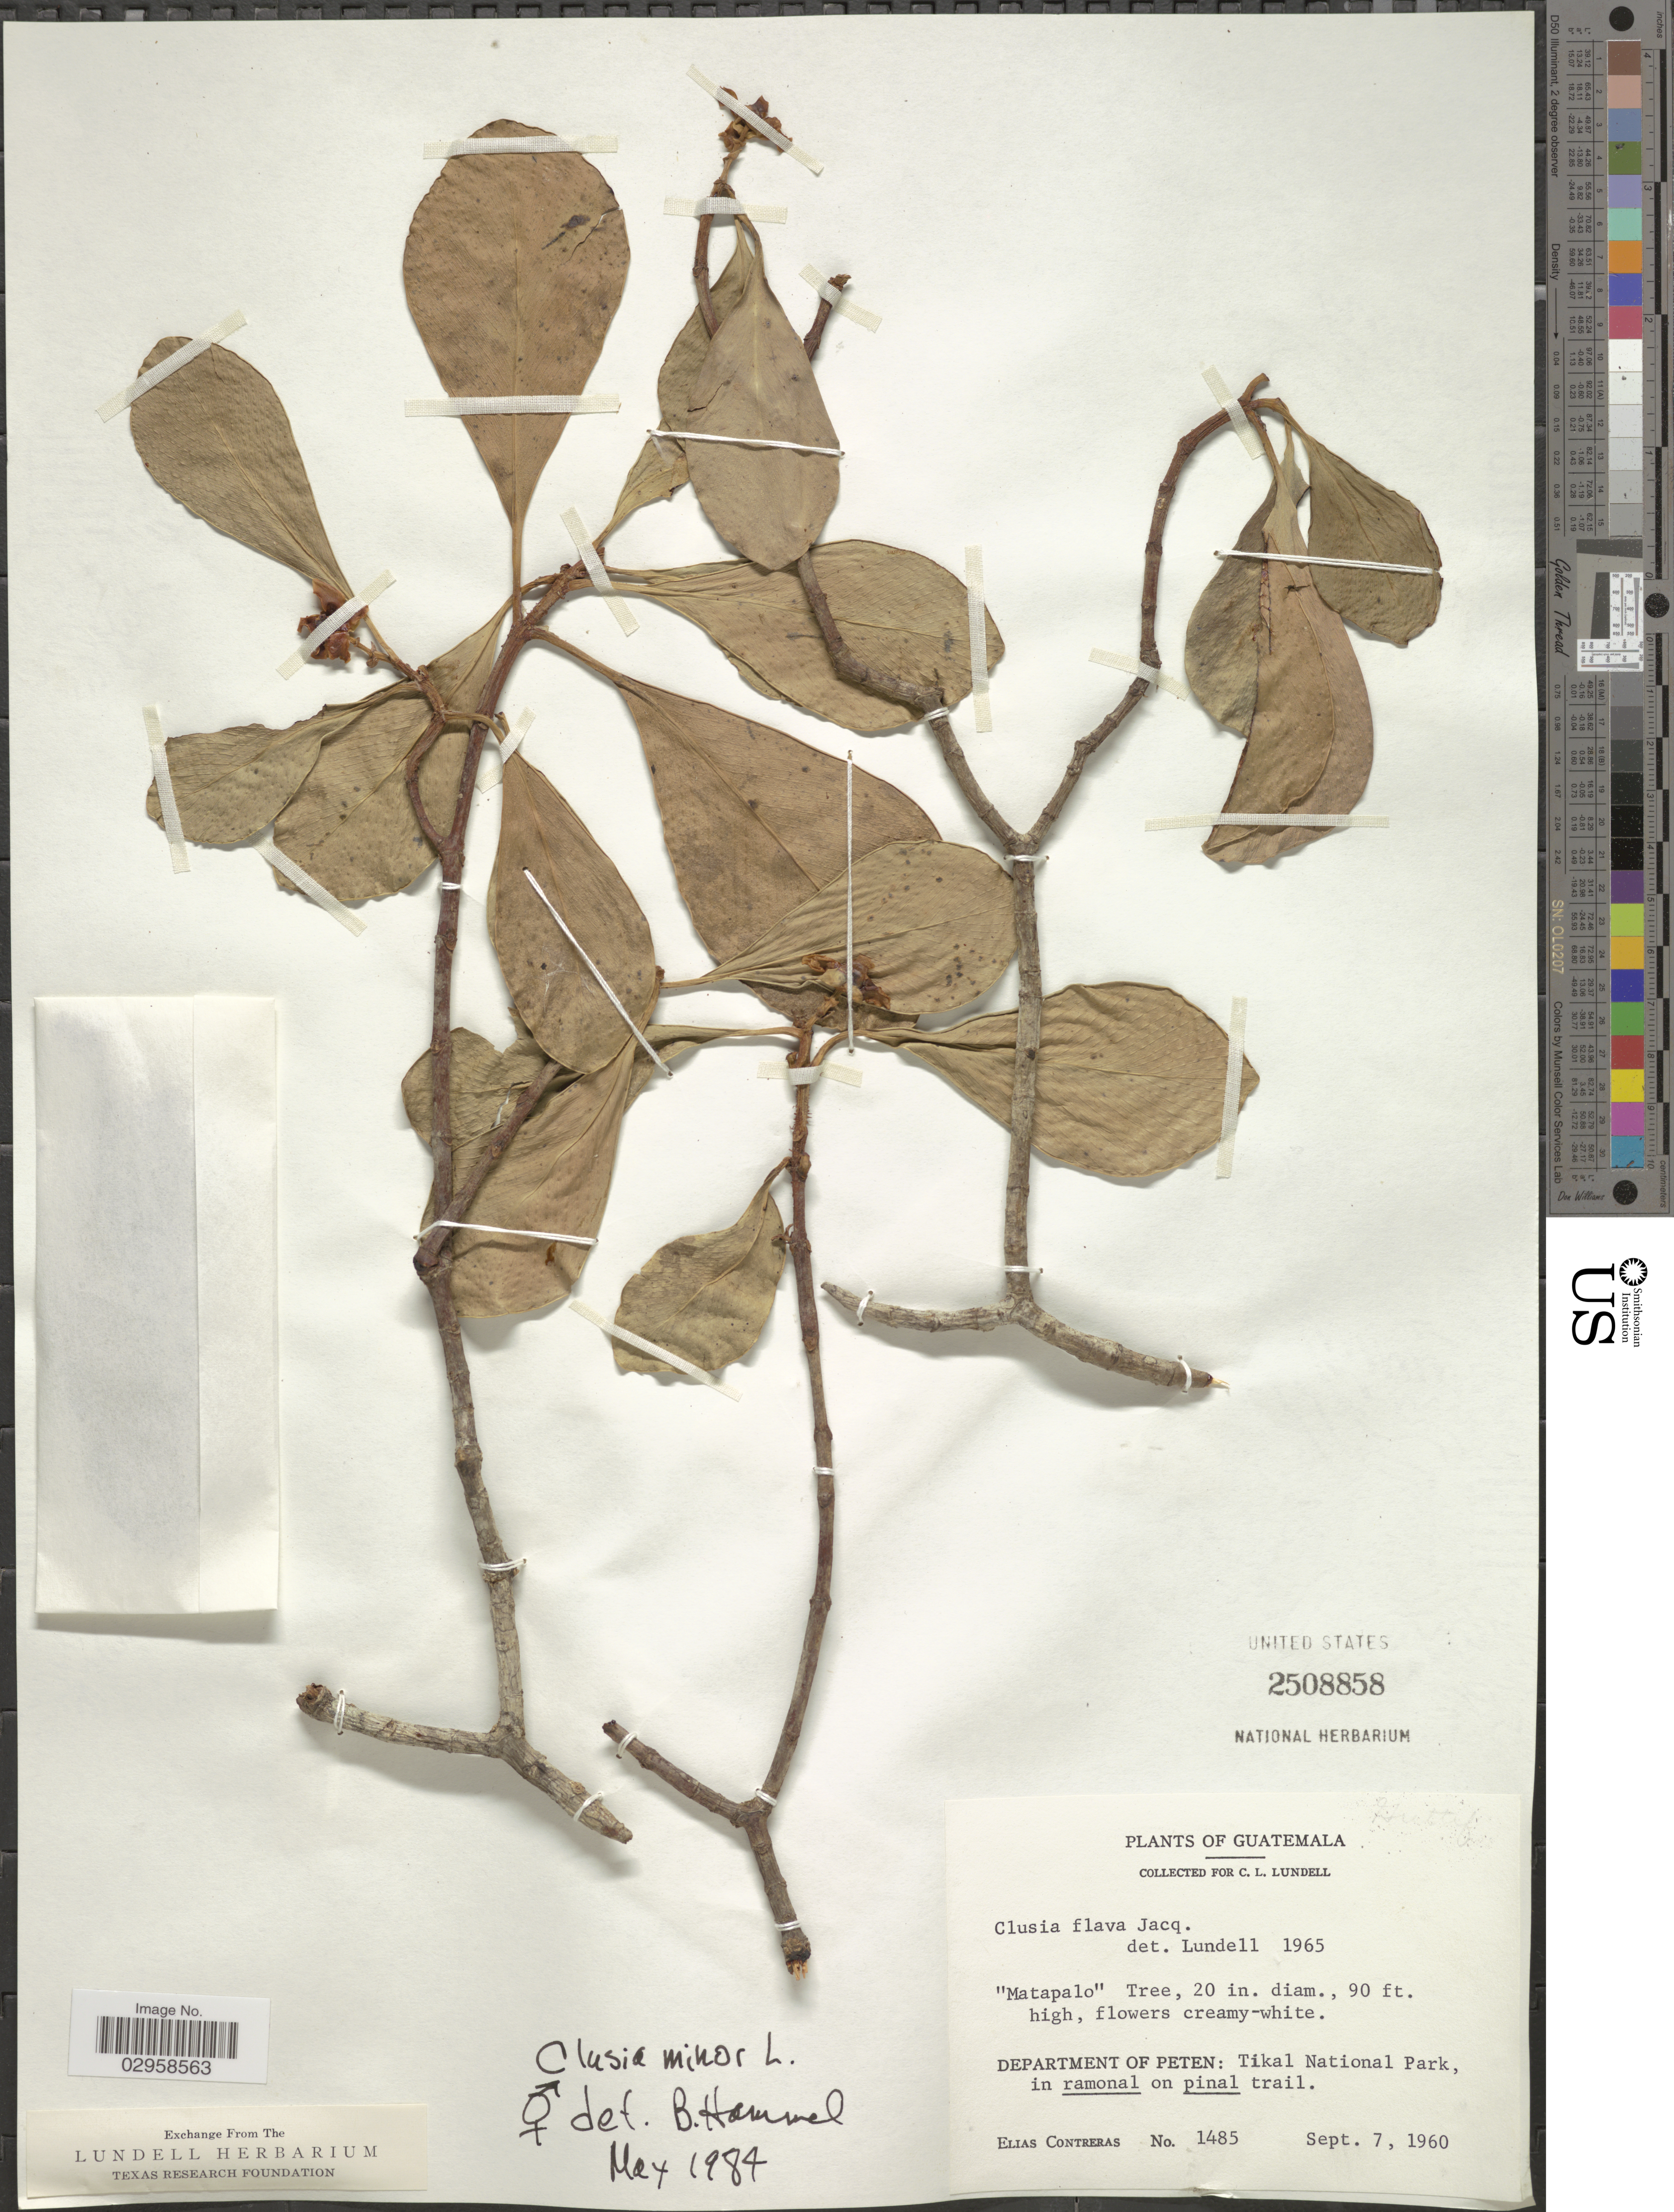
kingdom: Plantae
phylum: Tracheophyta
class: Magnoliopsida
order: Malpighiales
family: Clusiaceae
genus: Clusia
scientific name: Clusia minor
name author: L.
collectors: E. Contreras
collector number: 1485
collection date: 1960-09-07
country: Guatemala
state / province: El Petén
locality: Department of Peten: Tikal National Park, in ramonal on pinal trail.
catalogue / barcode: US 2508858